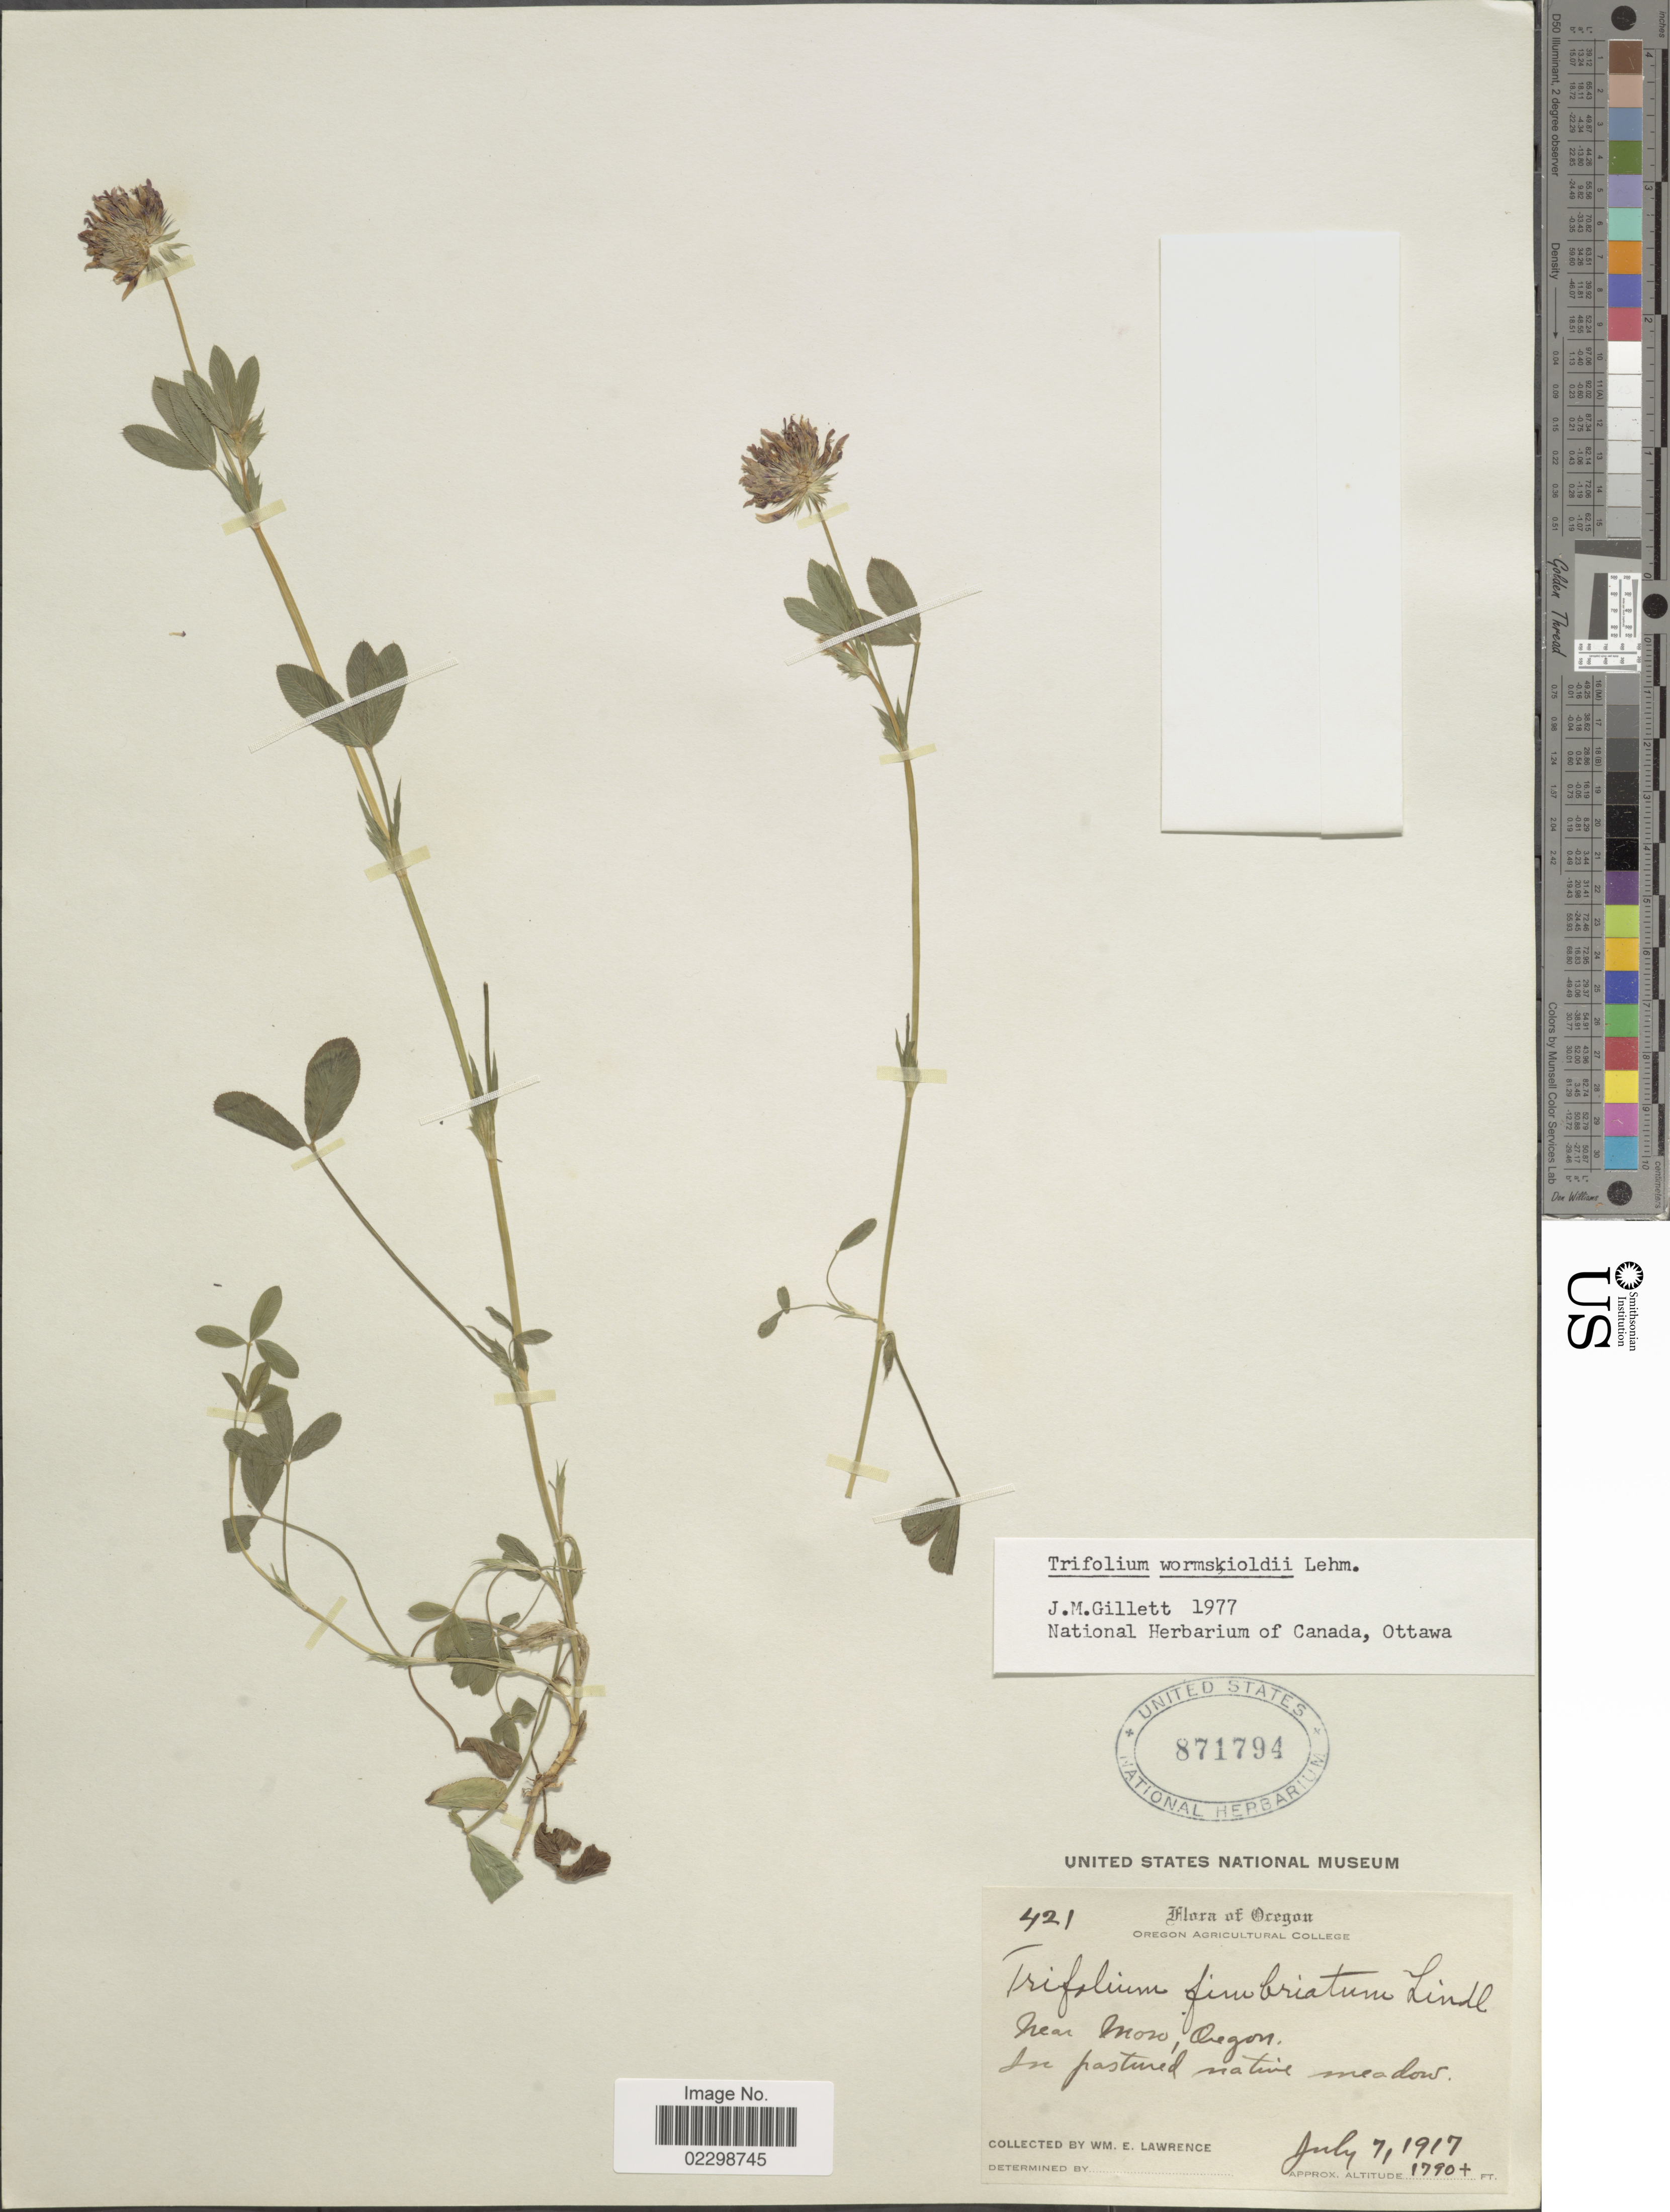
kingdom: Plantae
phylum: Tracheophyta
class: Magnoliopsida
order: Fabales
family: Fabaceae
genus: Trifolium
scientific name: Trifolium wormskioldii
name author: Lehm.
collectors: W. Lawrence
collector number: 421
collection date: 1917-07-07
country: United States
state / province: Oregon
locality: Near Moro, in pastured native meadow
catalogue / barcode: US 871794